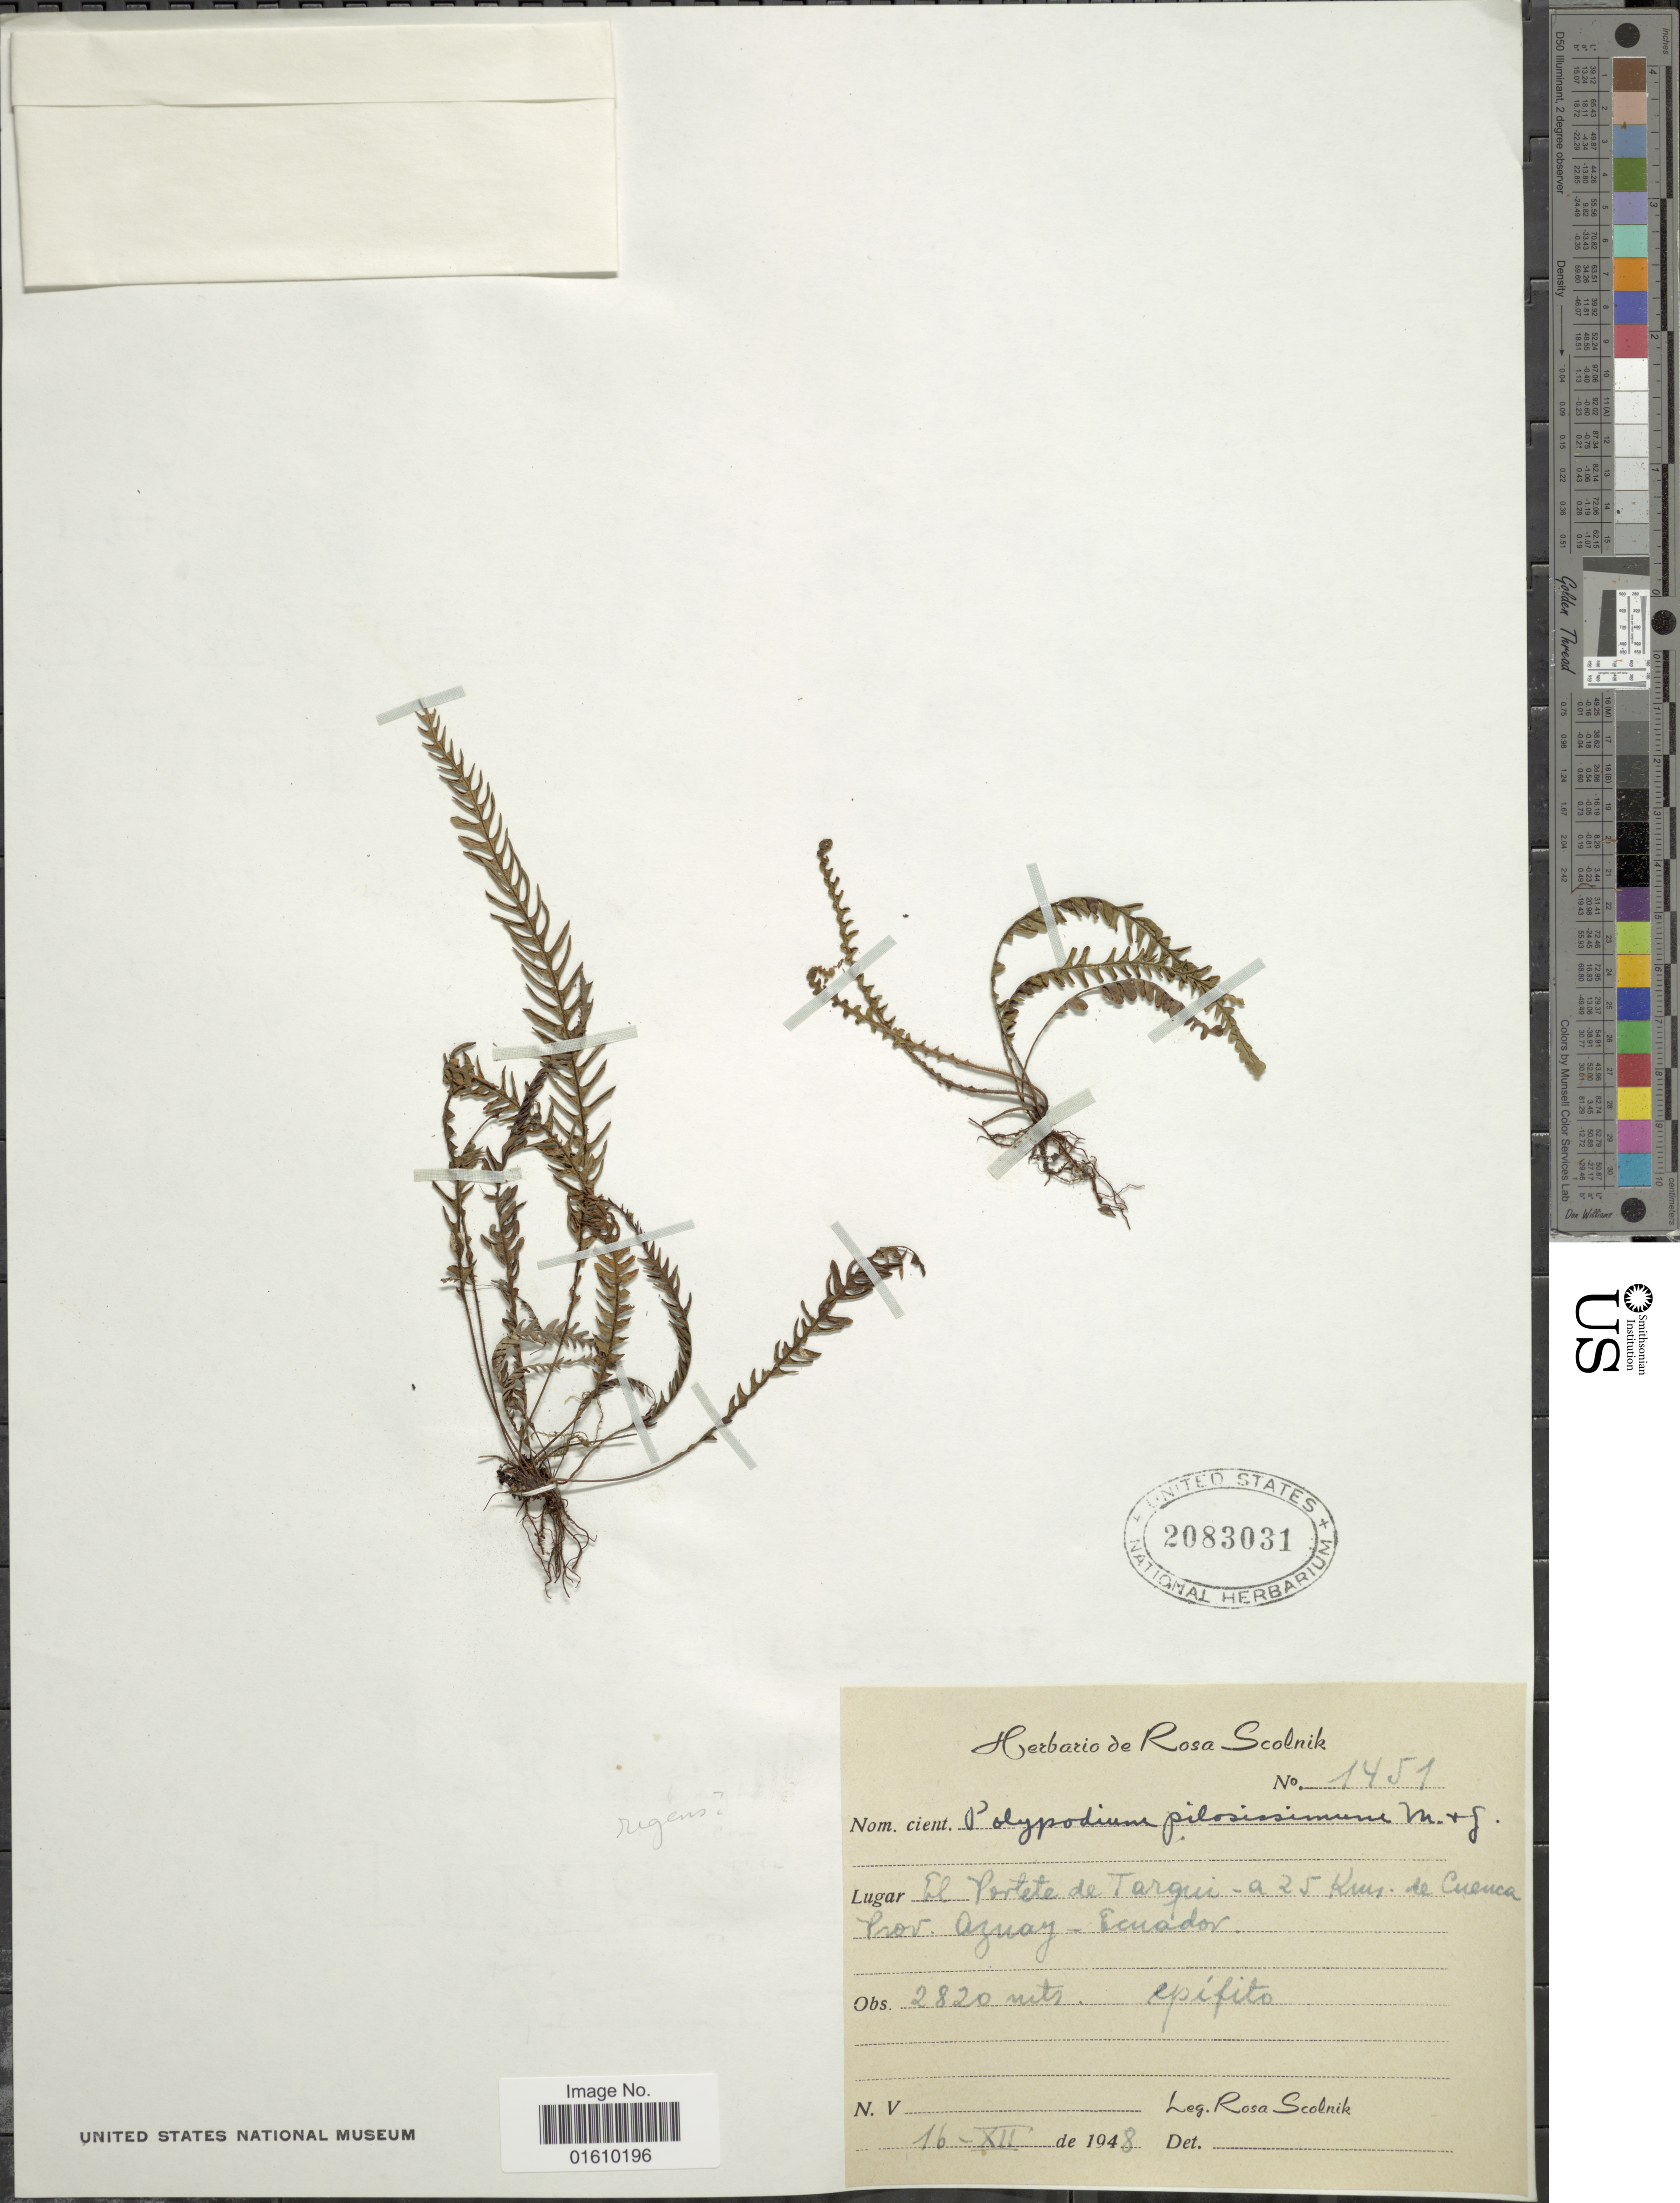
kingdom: Plantae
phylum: Tracheophyta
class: Polypodiopsida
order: Polypodiales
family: Polypodiaceae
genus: Melpomene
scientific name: Melpomene pilosissima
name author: (M. Martens & Galeotti) A.R. Sm. & R.C. Moran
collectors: R. Scolnik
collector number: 1451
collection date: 1948-12-16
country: Ecuador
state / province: Azuay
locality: El Portete Tarqui - a 25 Kms. de Cuenca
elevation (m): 2820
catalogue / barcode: US 2083031